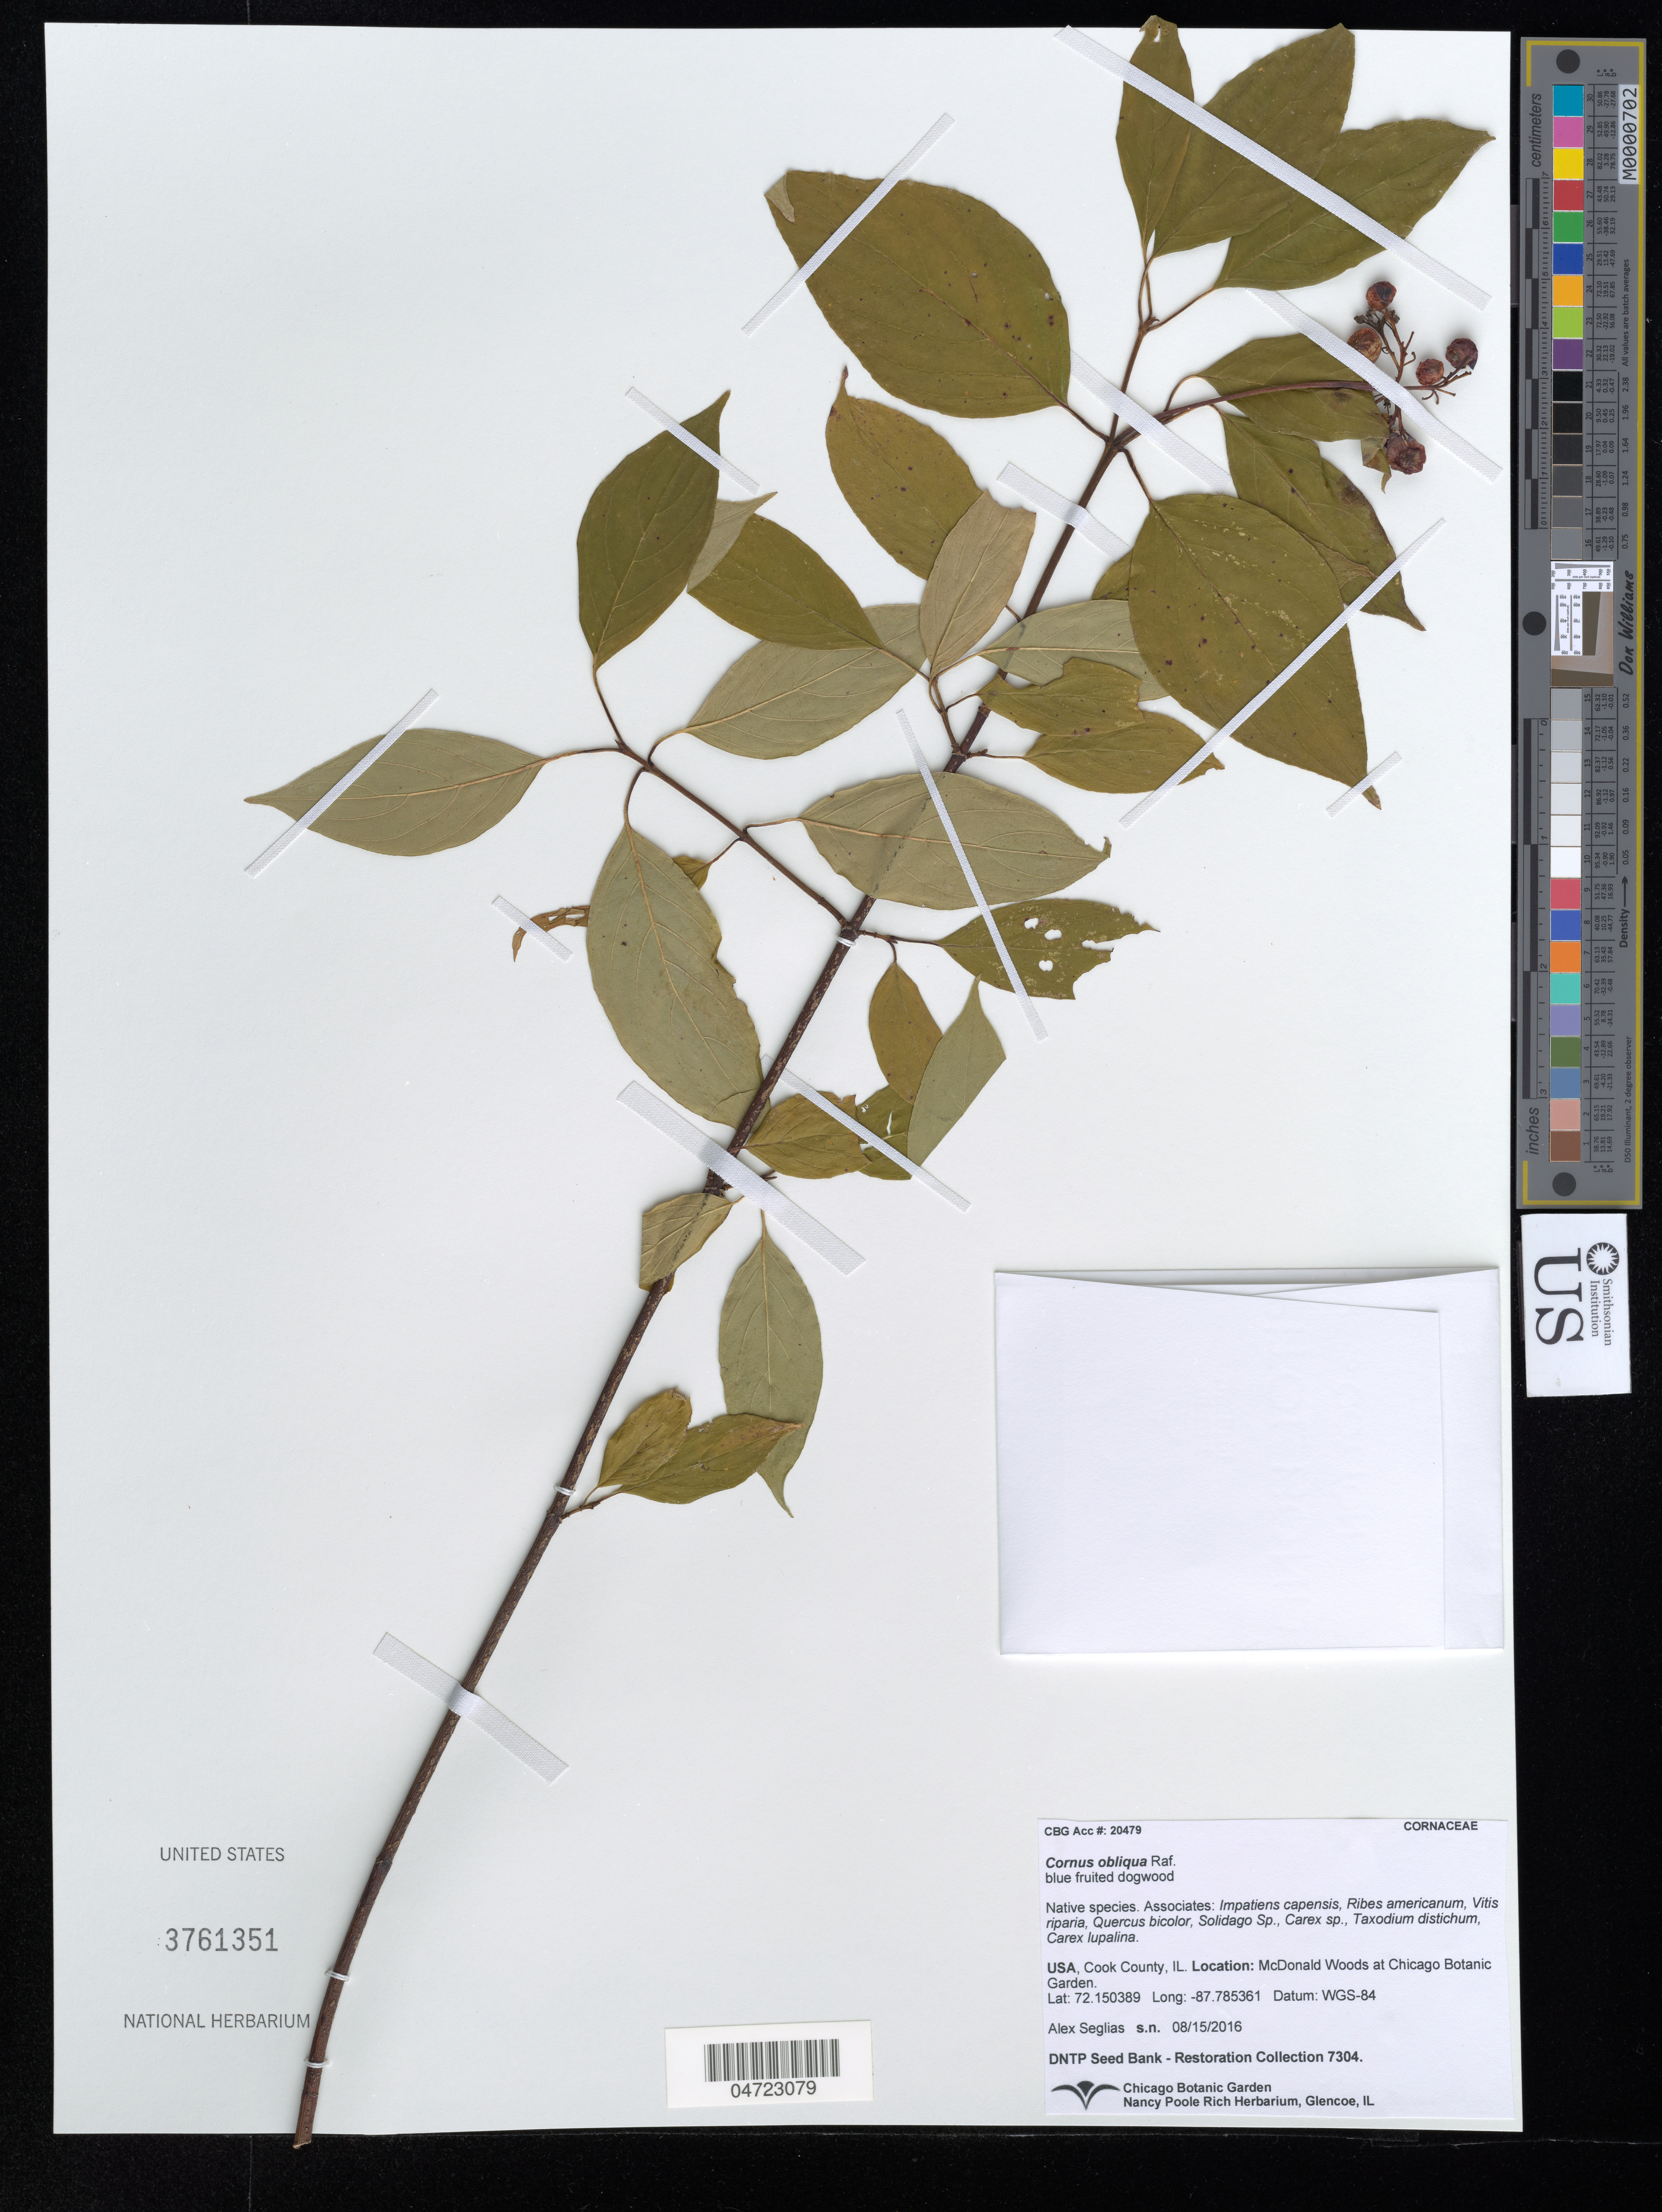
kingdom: Plantae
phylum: Tracheophyta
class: Magnoliopsida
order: Cornales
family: Cornaceae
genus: Cornus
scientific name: Cornus obliqua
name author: Raf.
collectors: A. Seglias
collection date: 2016-08-15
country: United States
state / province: Illinois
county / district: Cook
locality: Cook County. McDonald Woods at Chicago Botanic Garden.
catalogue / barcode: US 3761351